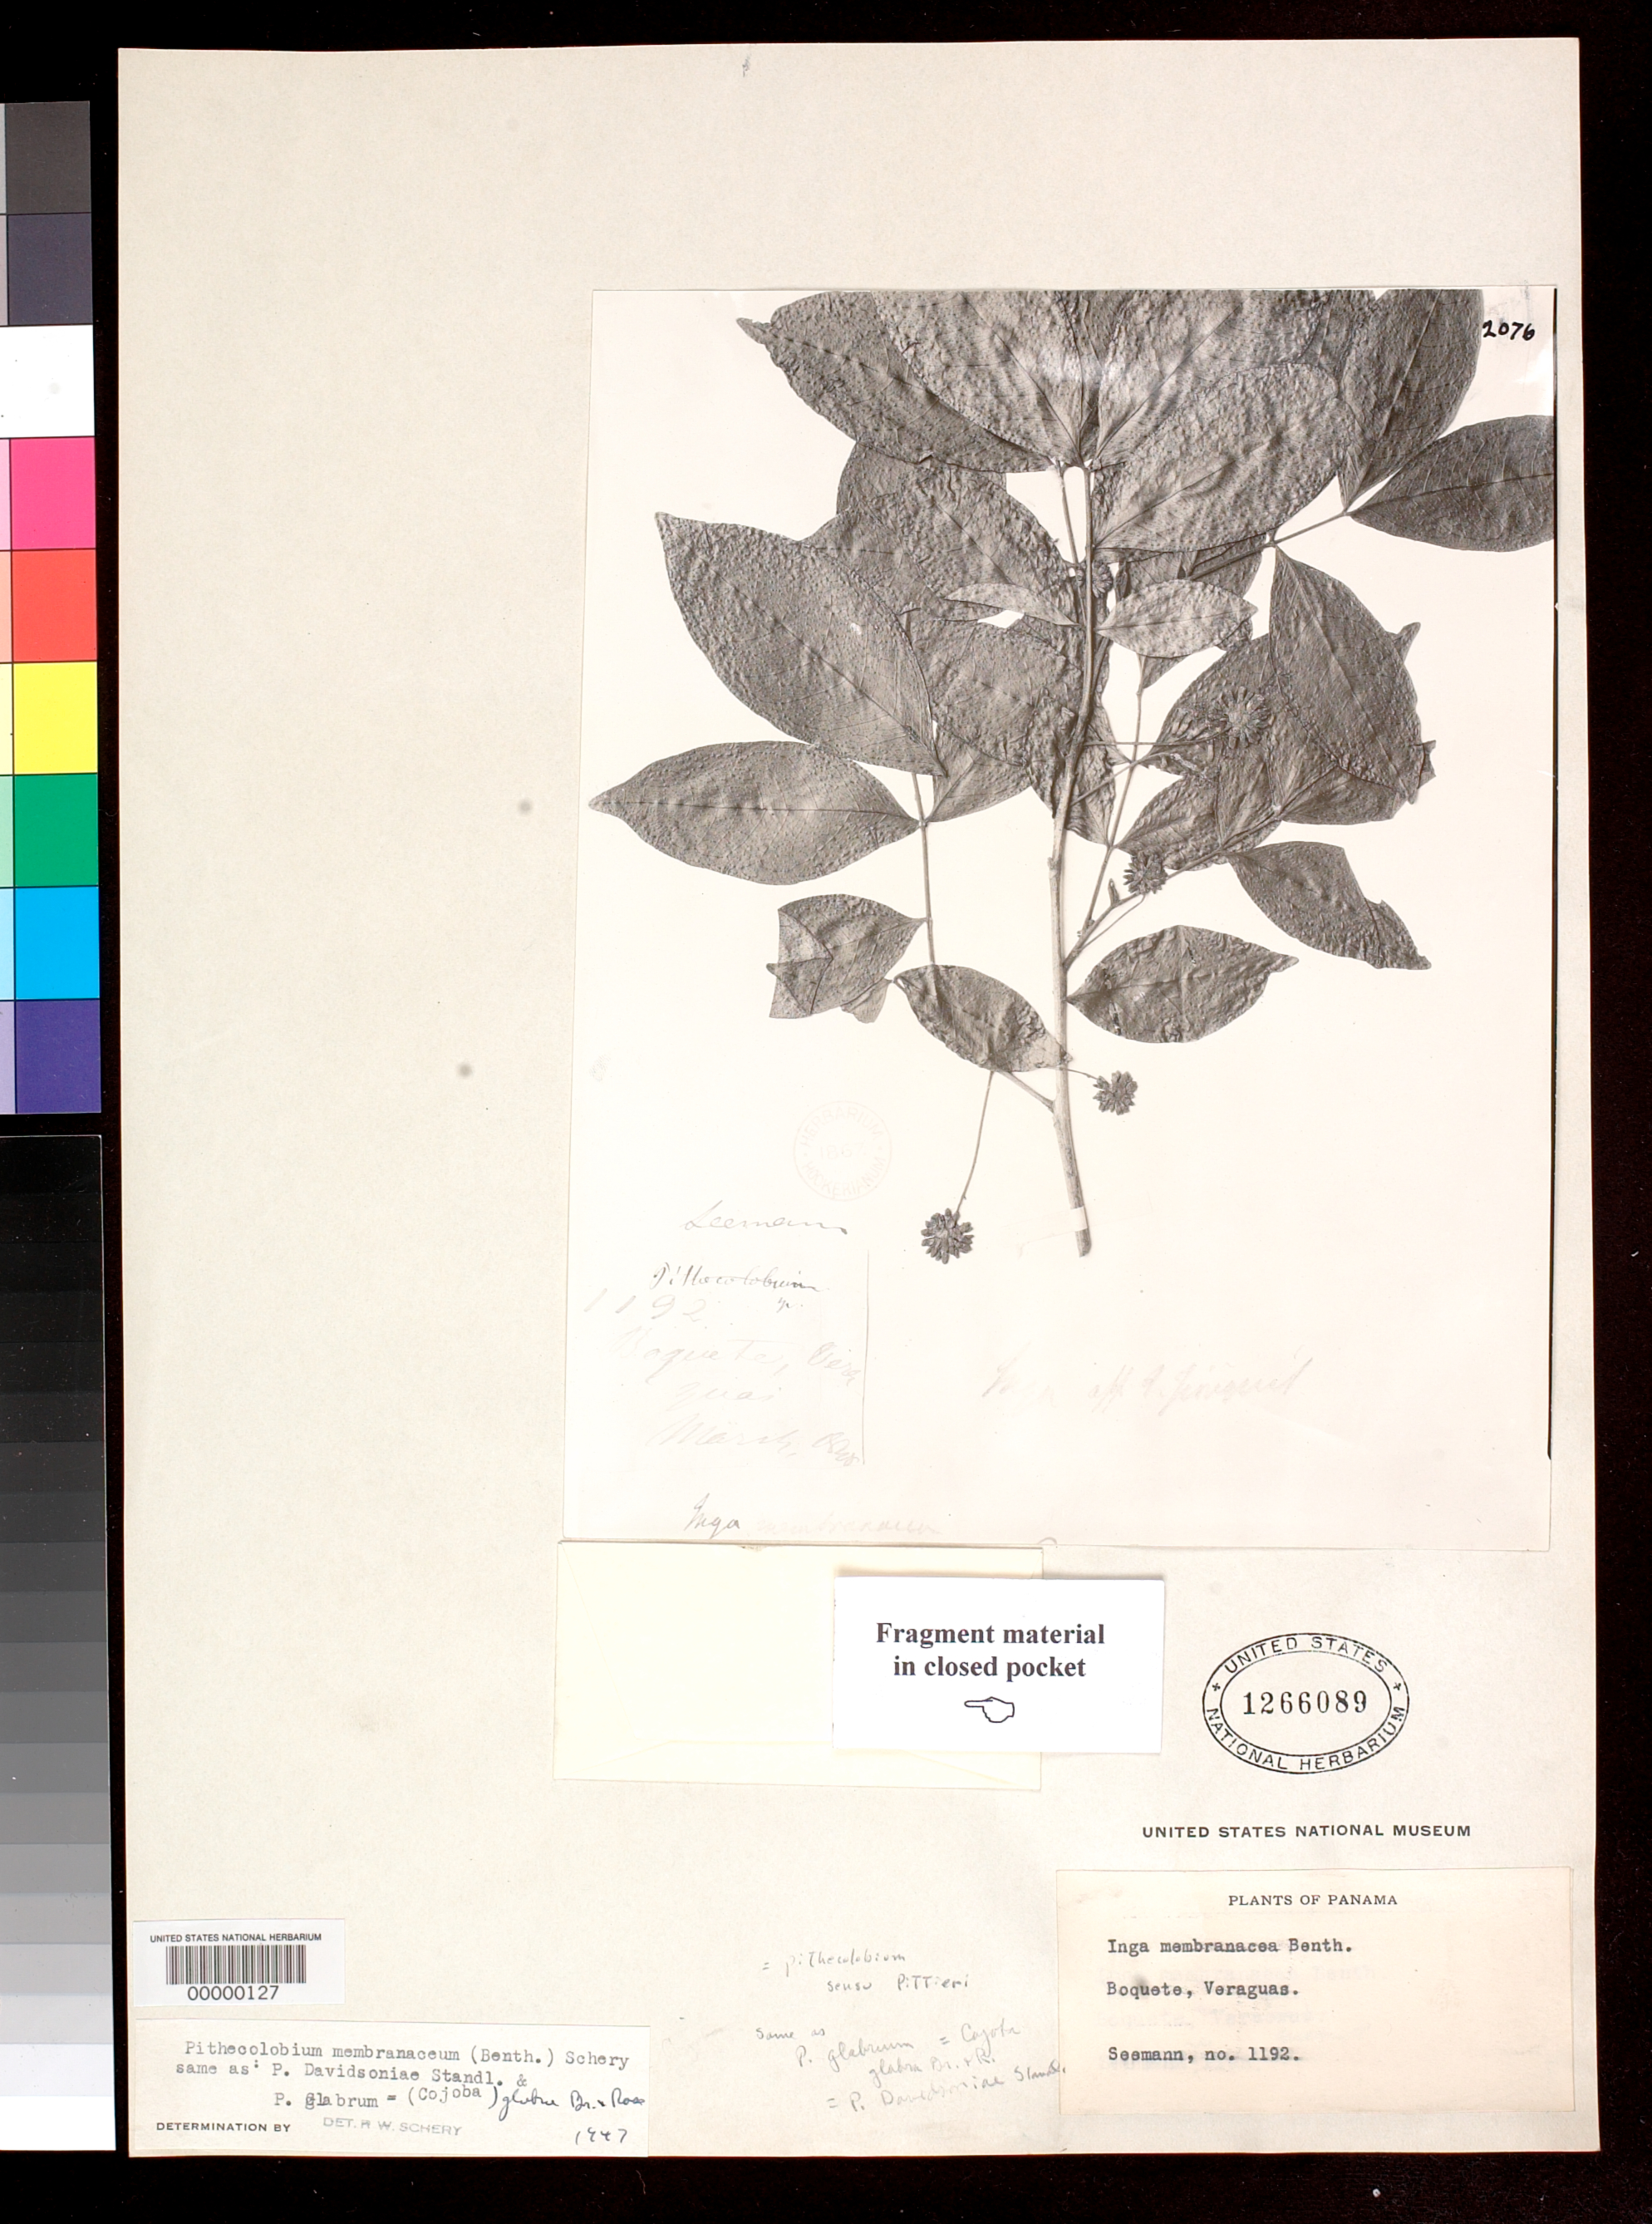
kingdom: Plantae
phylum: Tracheophyta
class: Magnoliopsida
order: Fabales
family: Fabaceae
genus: Inga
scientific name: Inga membranacea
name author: Benth.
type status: Type Fragment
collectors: B. C. Seemann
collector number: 1192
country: Panama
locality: NW of Boquete towards Parque Nacional Volcan Baru.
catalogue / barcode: US 1266089